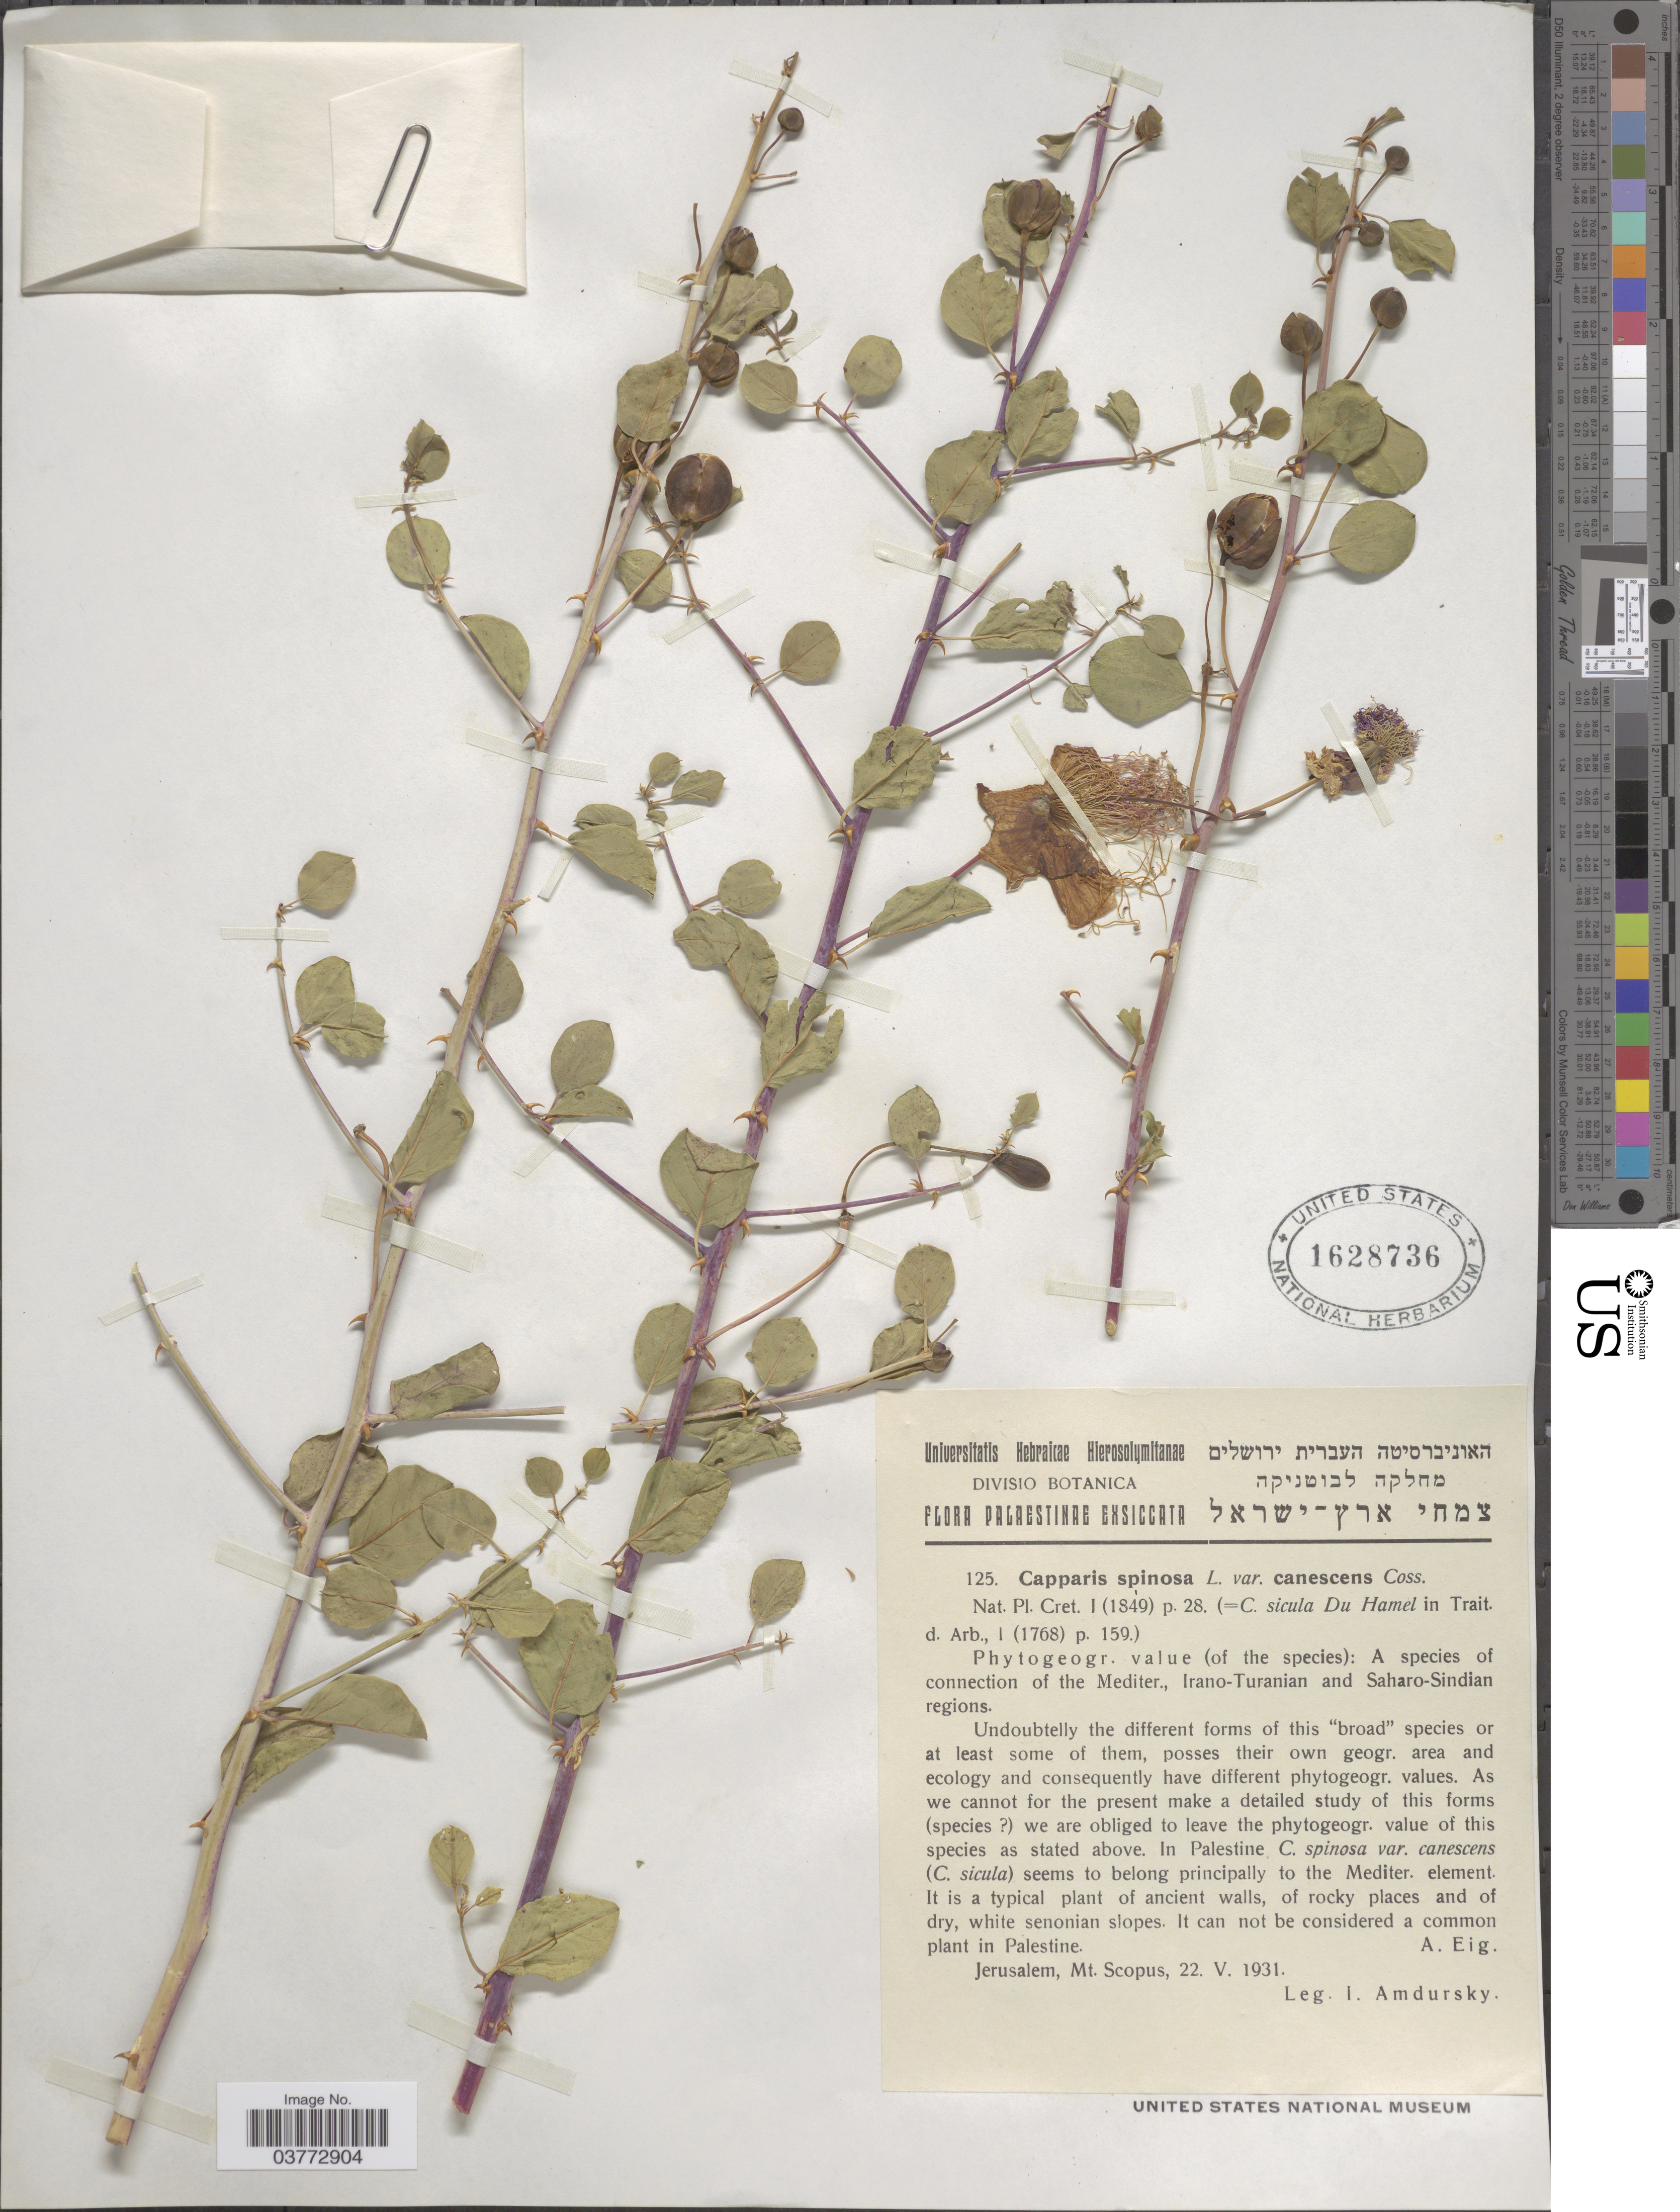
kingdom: Plantae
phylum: Tracheophyta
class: Magnoliopsida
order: Brassicales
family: Capparaceae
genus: Capparis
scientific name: Capparis sicula subsp. sicula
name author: Veill. ex Duhamel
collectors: I. Amdursky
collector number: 125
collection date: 1931-05-22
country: Israel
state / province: Jerusalem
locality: Palaestinae. Mt. Scopus.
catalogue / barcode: US 1628736